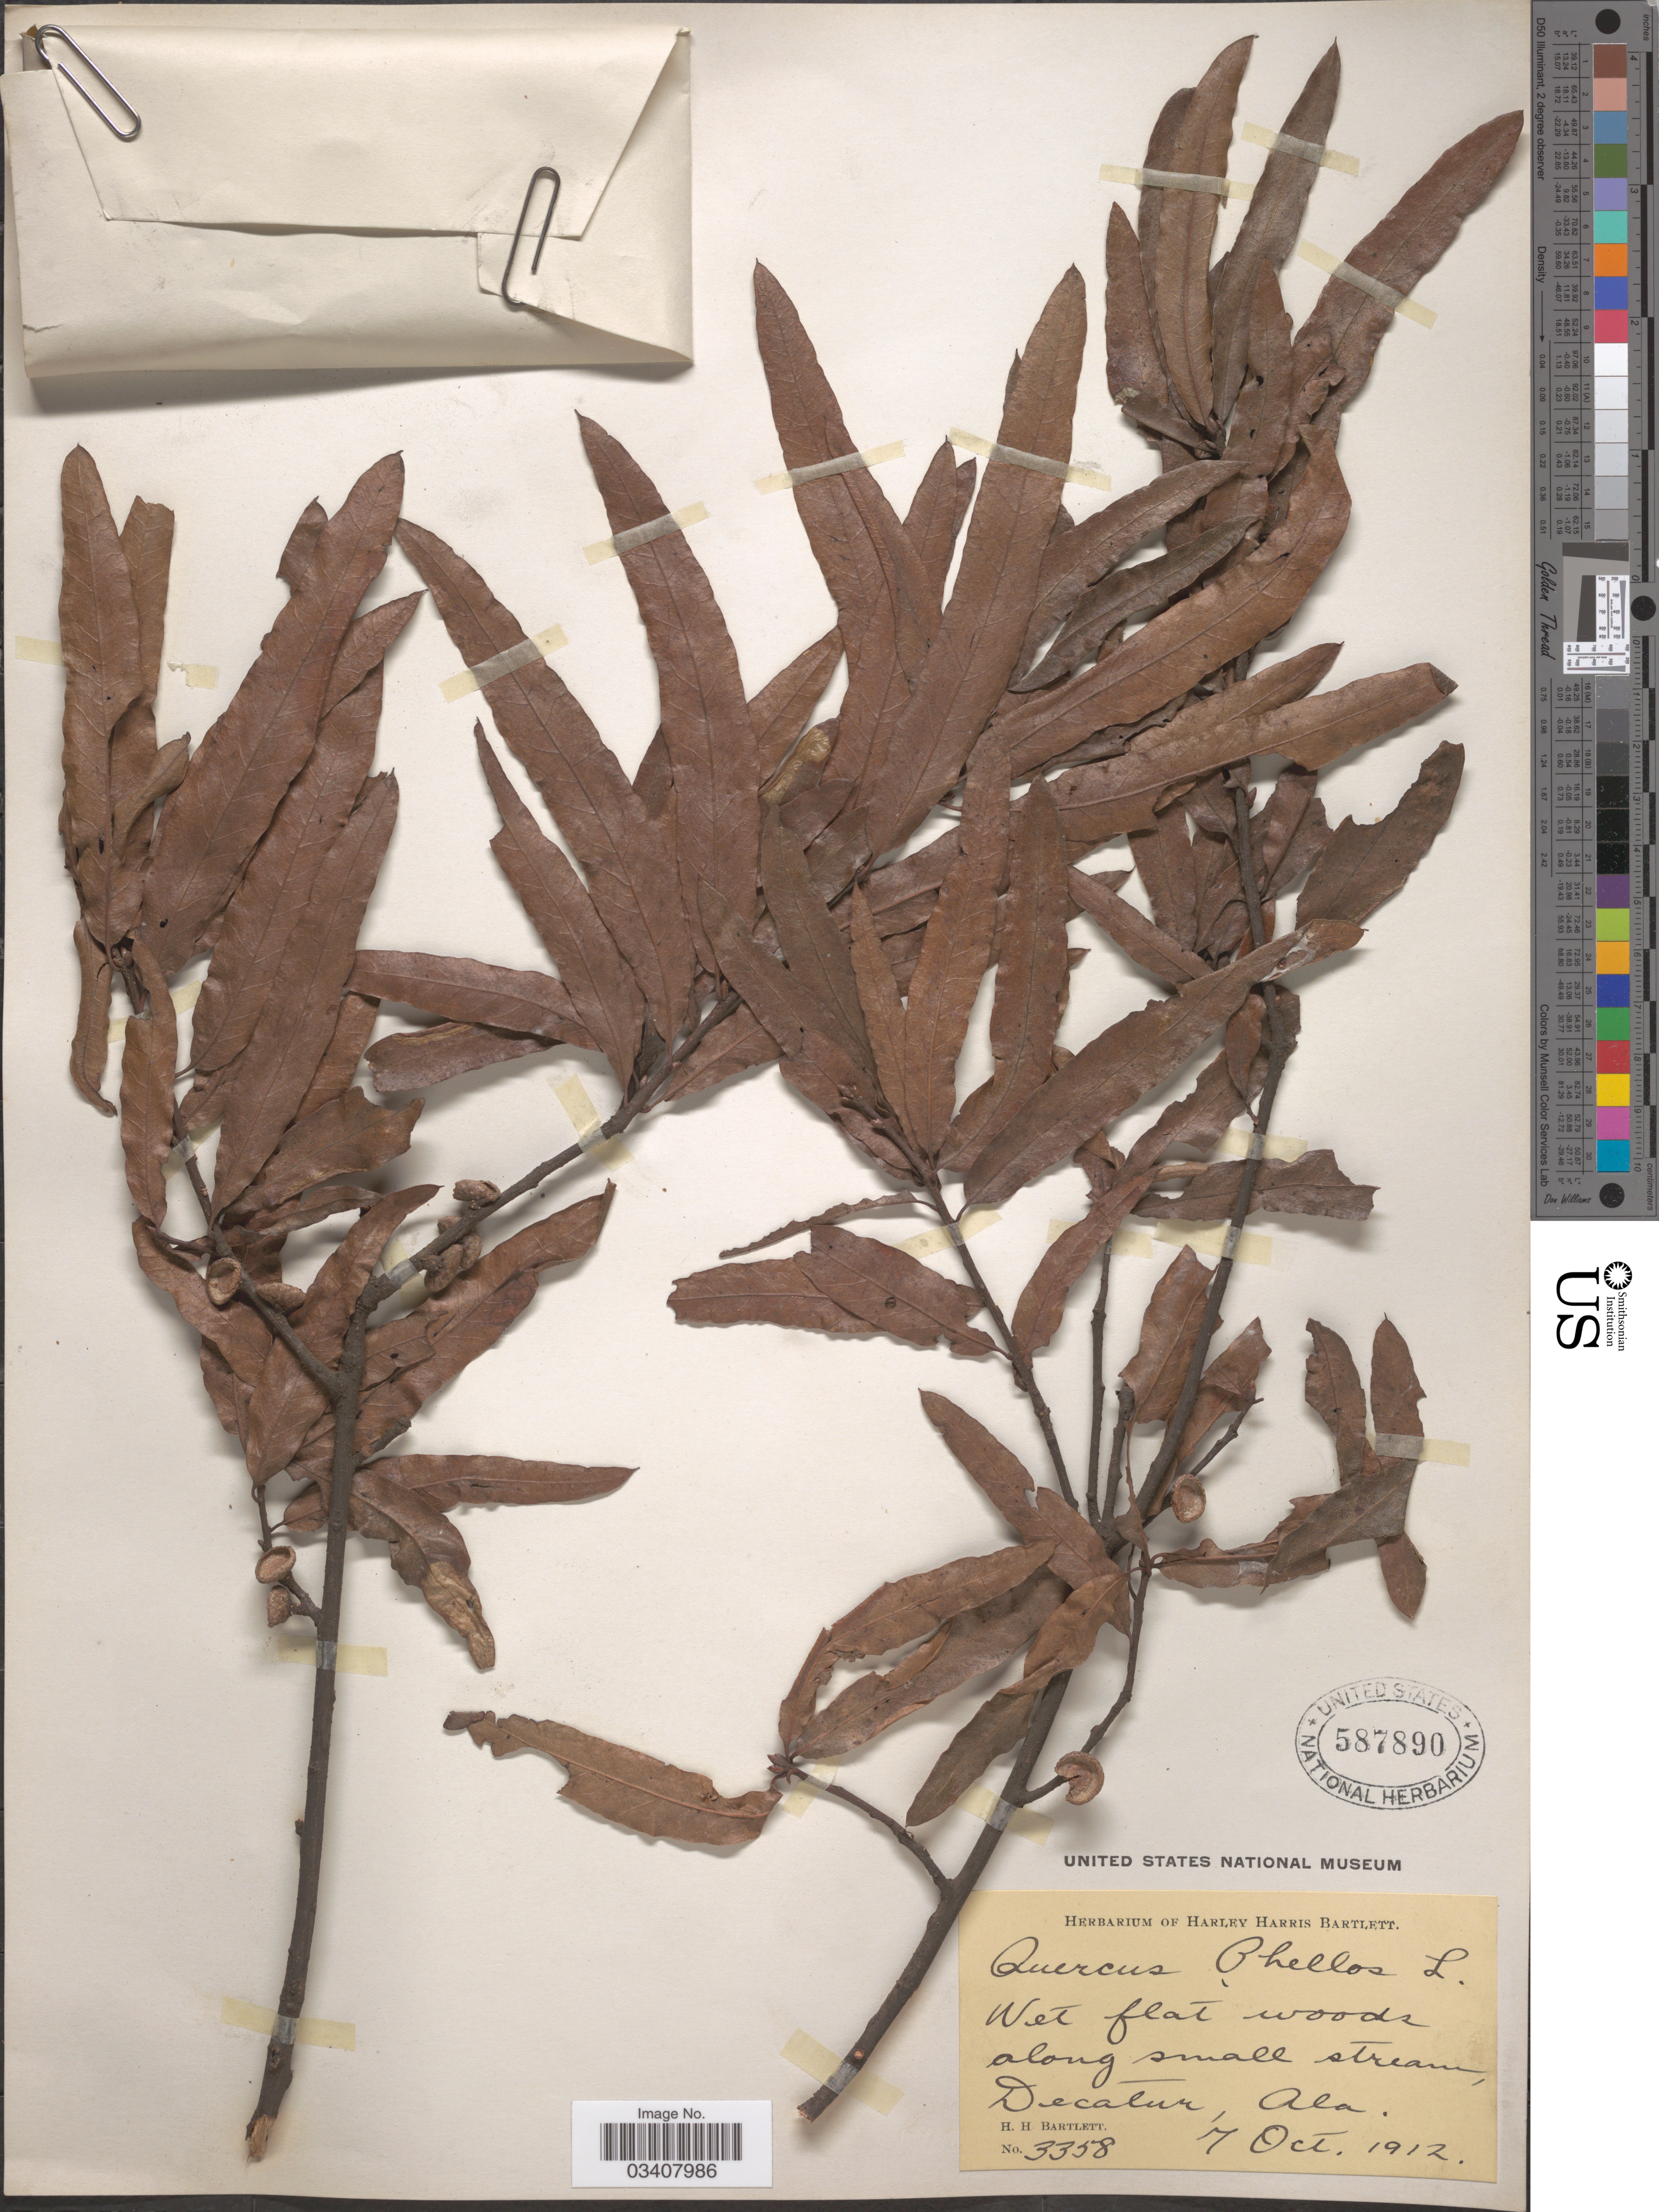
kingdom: Plantae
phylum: Tracheophyta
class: Magnoliopsida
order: Fagales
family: Fagaceae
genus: Quercus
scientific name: Quercus phellos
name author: L.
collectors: H. H. Bartlett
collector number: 3358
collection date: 1912-10-07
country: United States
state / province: Alabama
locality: Wet flat woods along small stream, Decatur.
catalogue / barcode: US 587890